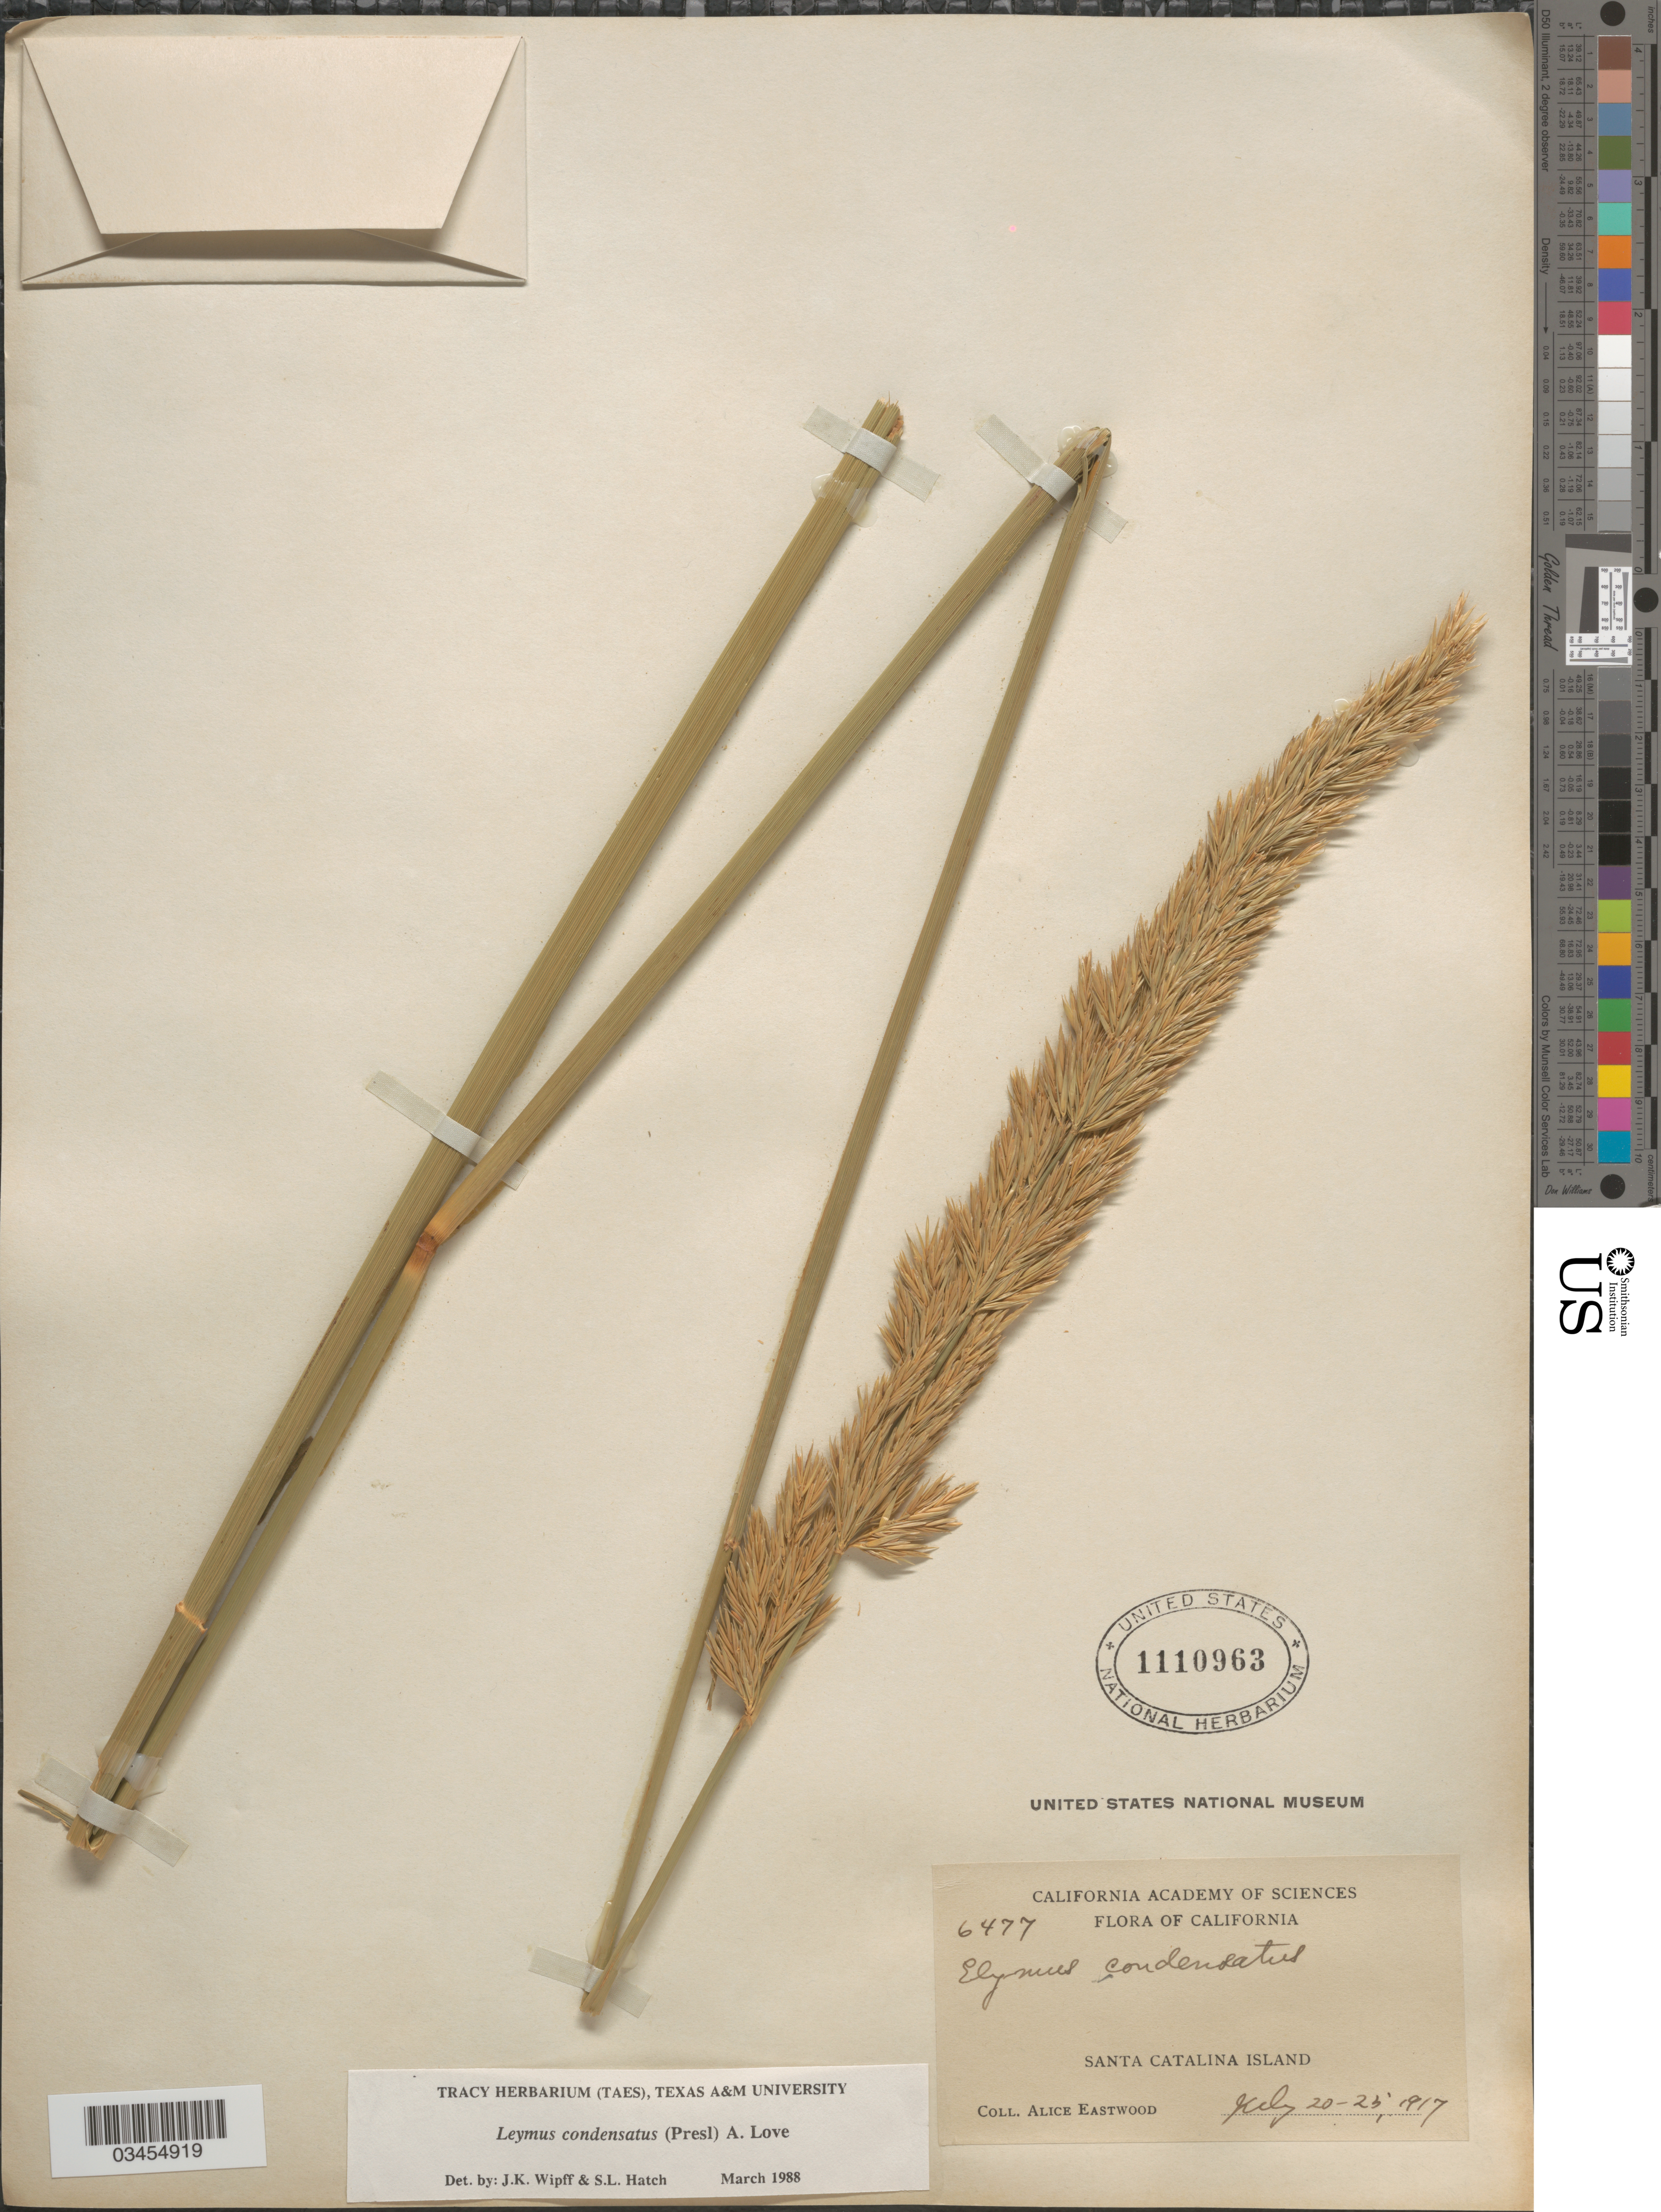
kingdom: Plantae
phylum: Tracheophyta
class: Liliopsida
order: Poales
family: Poaceae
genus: Leymus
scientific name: Leymus condensatus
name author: (J. Presl) Á. Löve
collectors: A. Eastwood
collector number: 6477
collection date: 1917-07-20/1917-07-25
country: United States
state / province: California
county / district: Los Angeles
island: Santa Catalina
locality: Santa Catalina Island.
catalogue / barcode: US 1110963